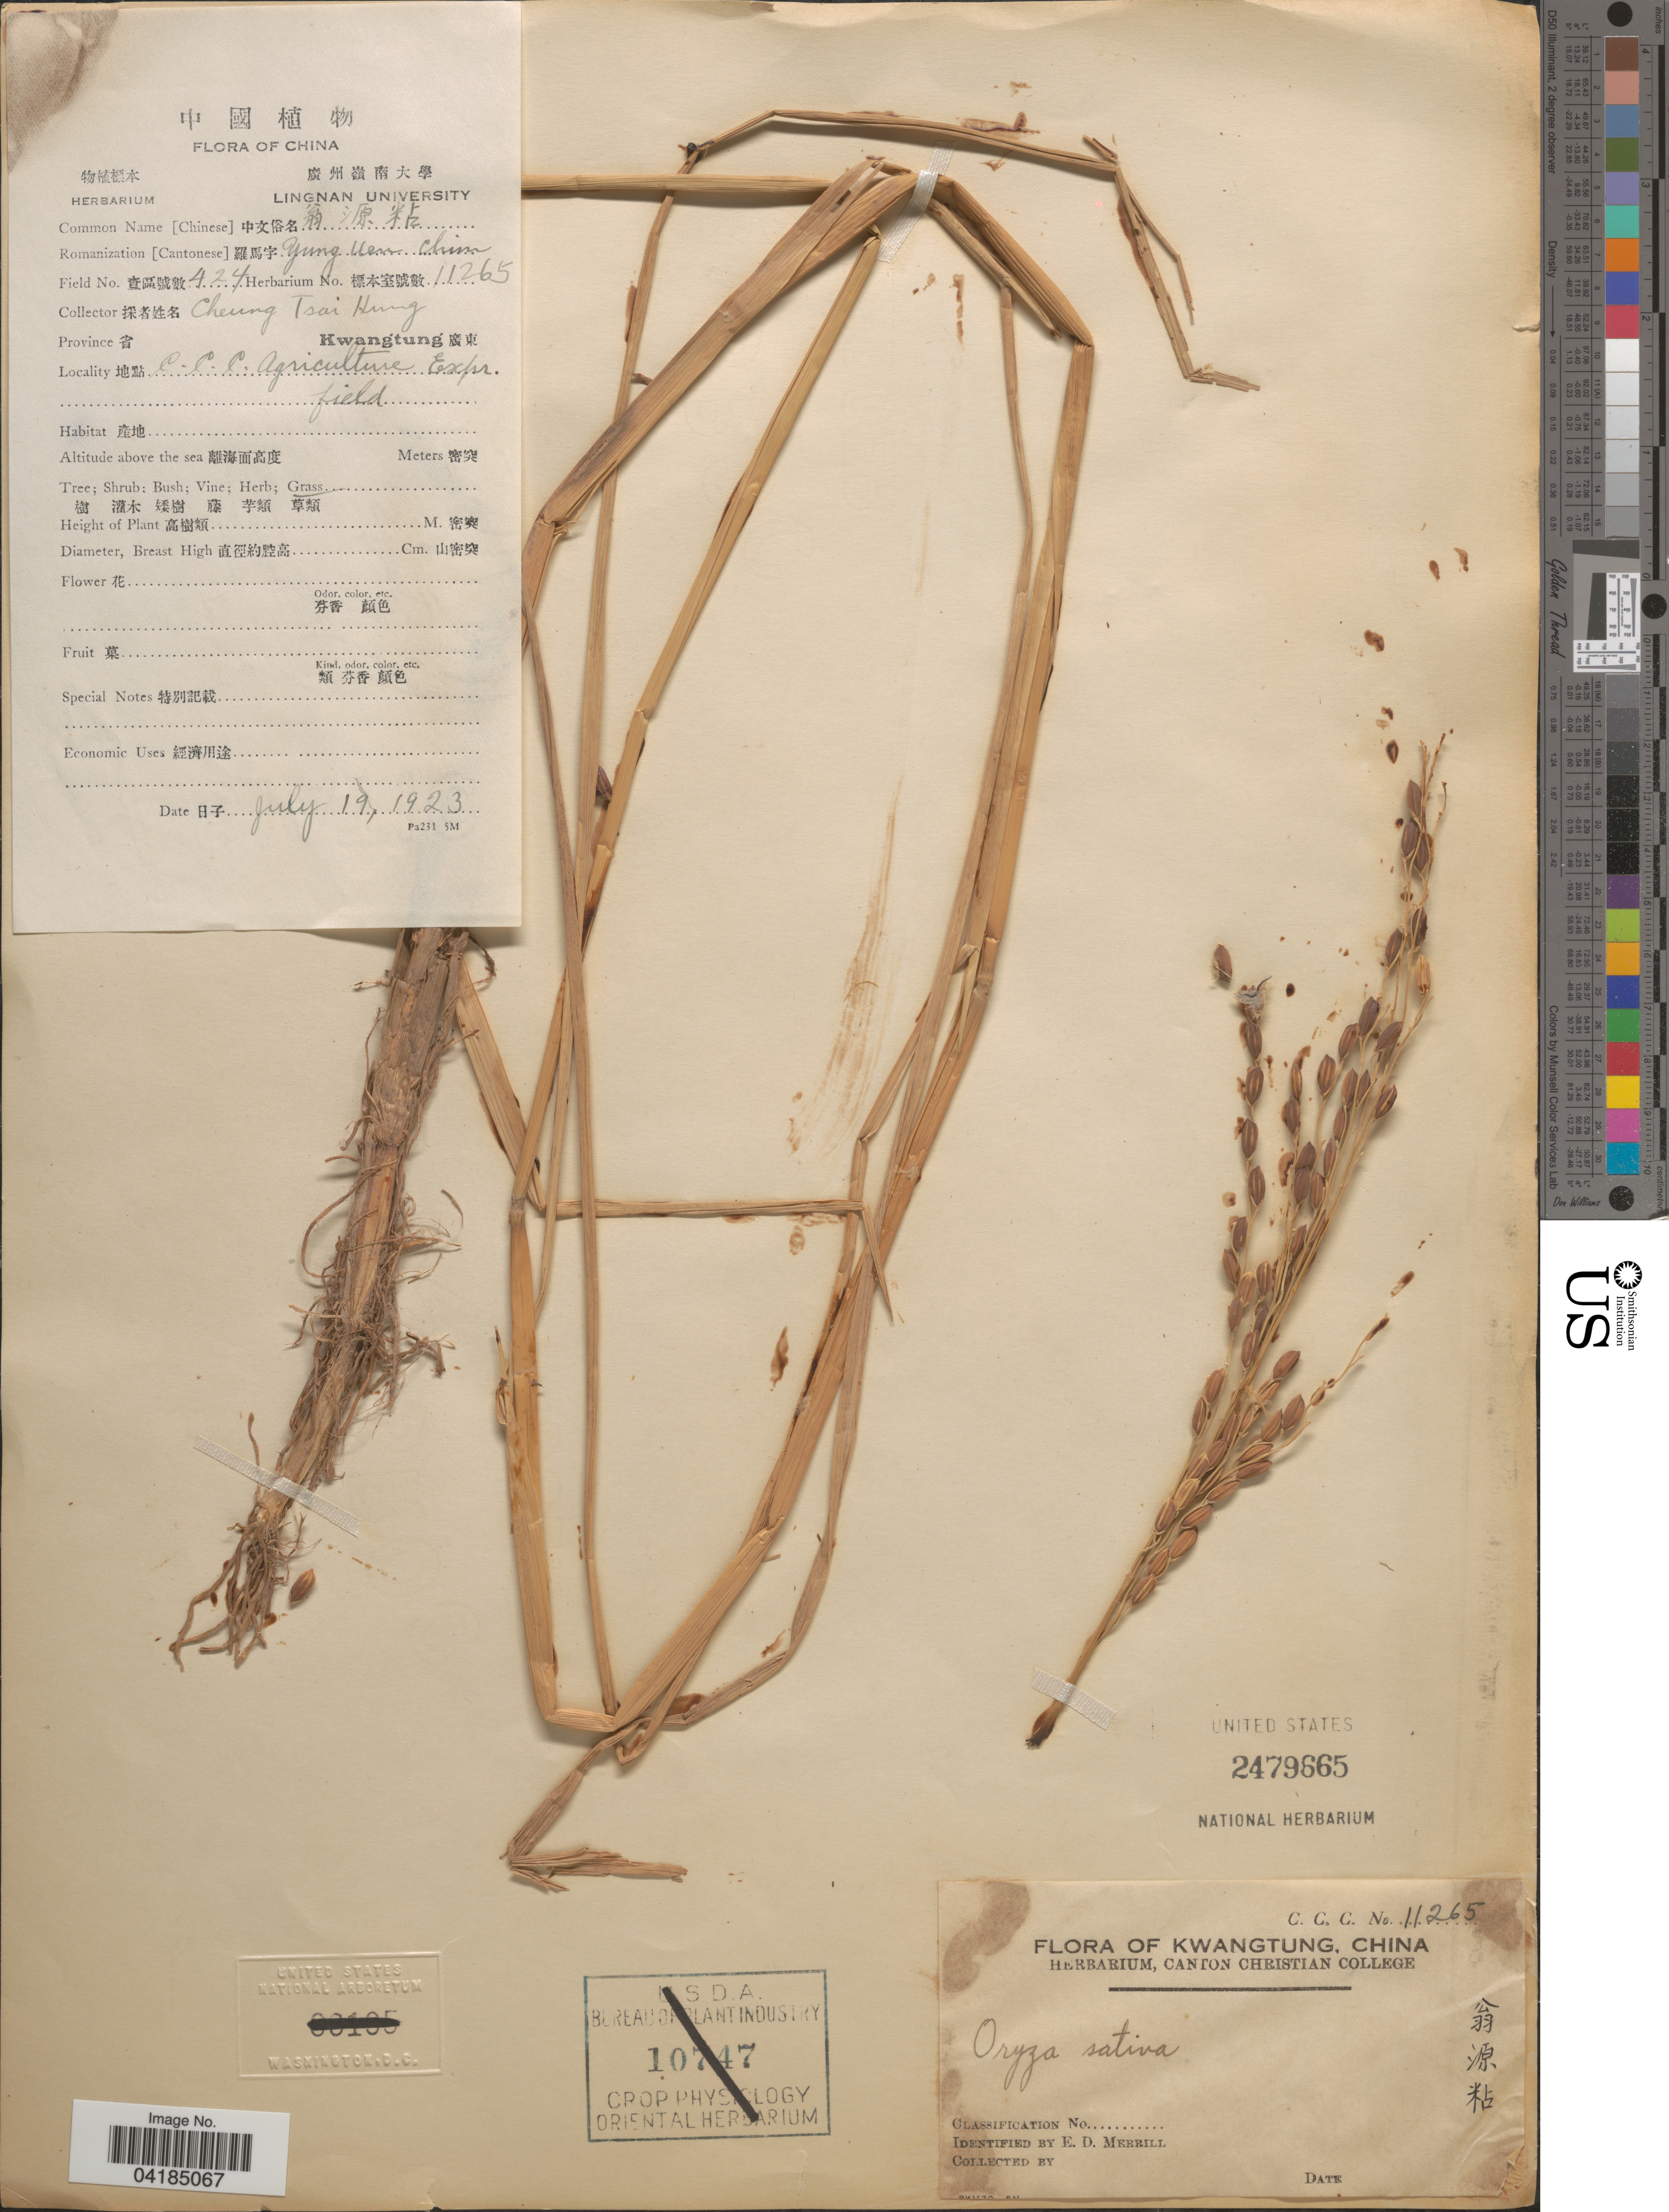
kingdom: Plantae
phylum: Tracheophyta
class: Liliopsida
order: Poales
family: Poaceae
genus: Oryza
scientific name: Oryza sativa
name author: L.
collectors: C. Hung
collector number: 424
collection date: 1923-07-19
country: China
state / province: Guangdong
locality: Kwangtung. C.C.C. Agriculture Expr. field.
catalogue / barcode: US 2479665